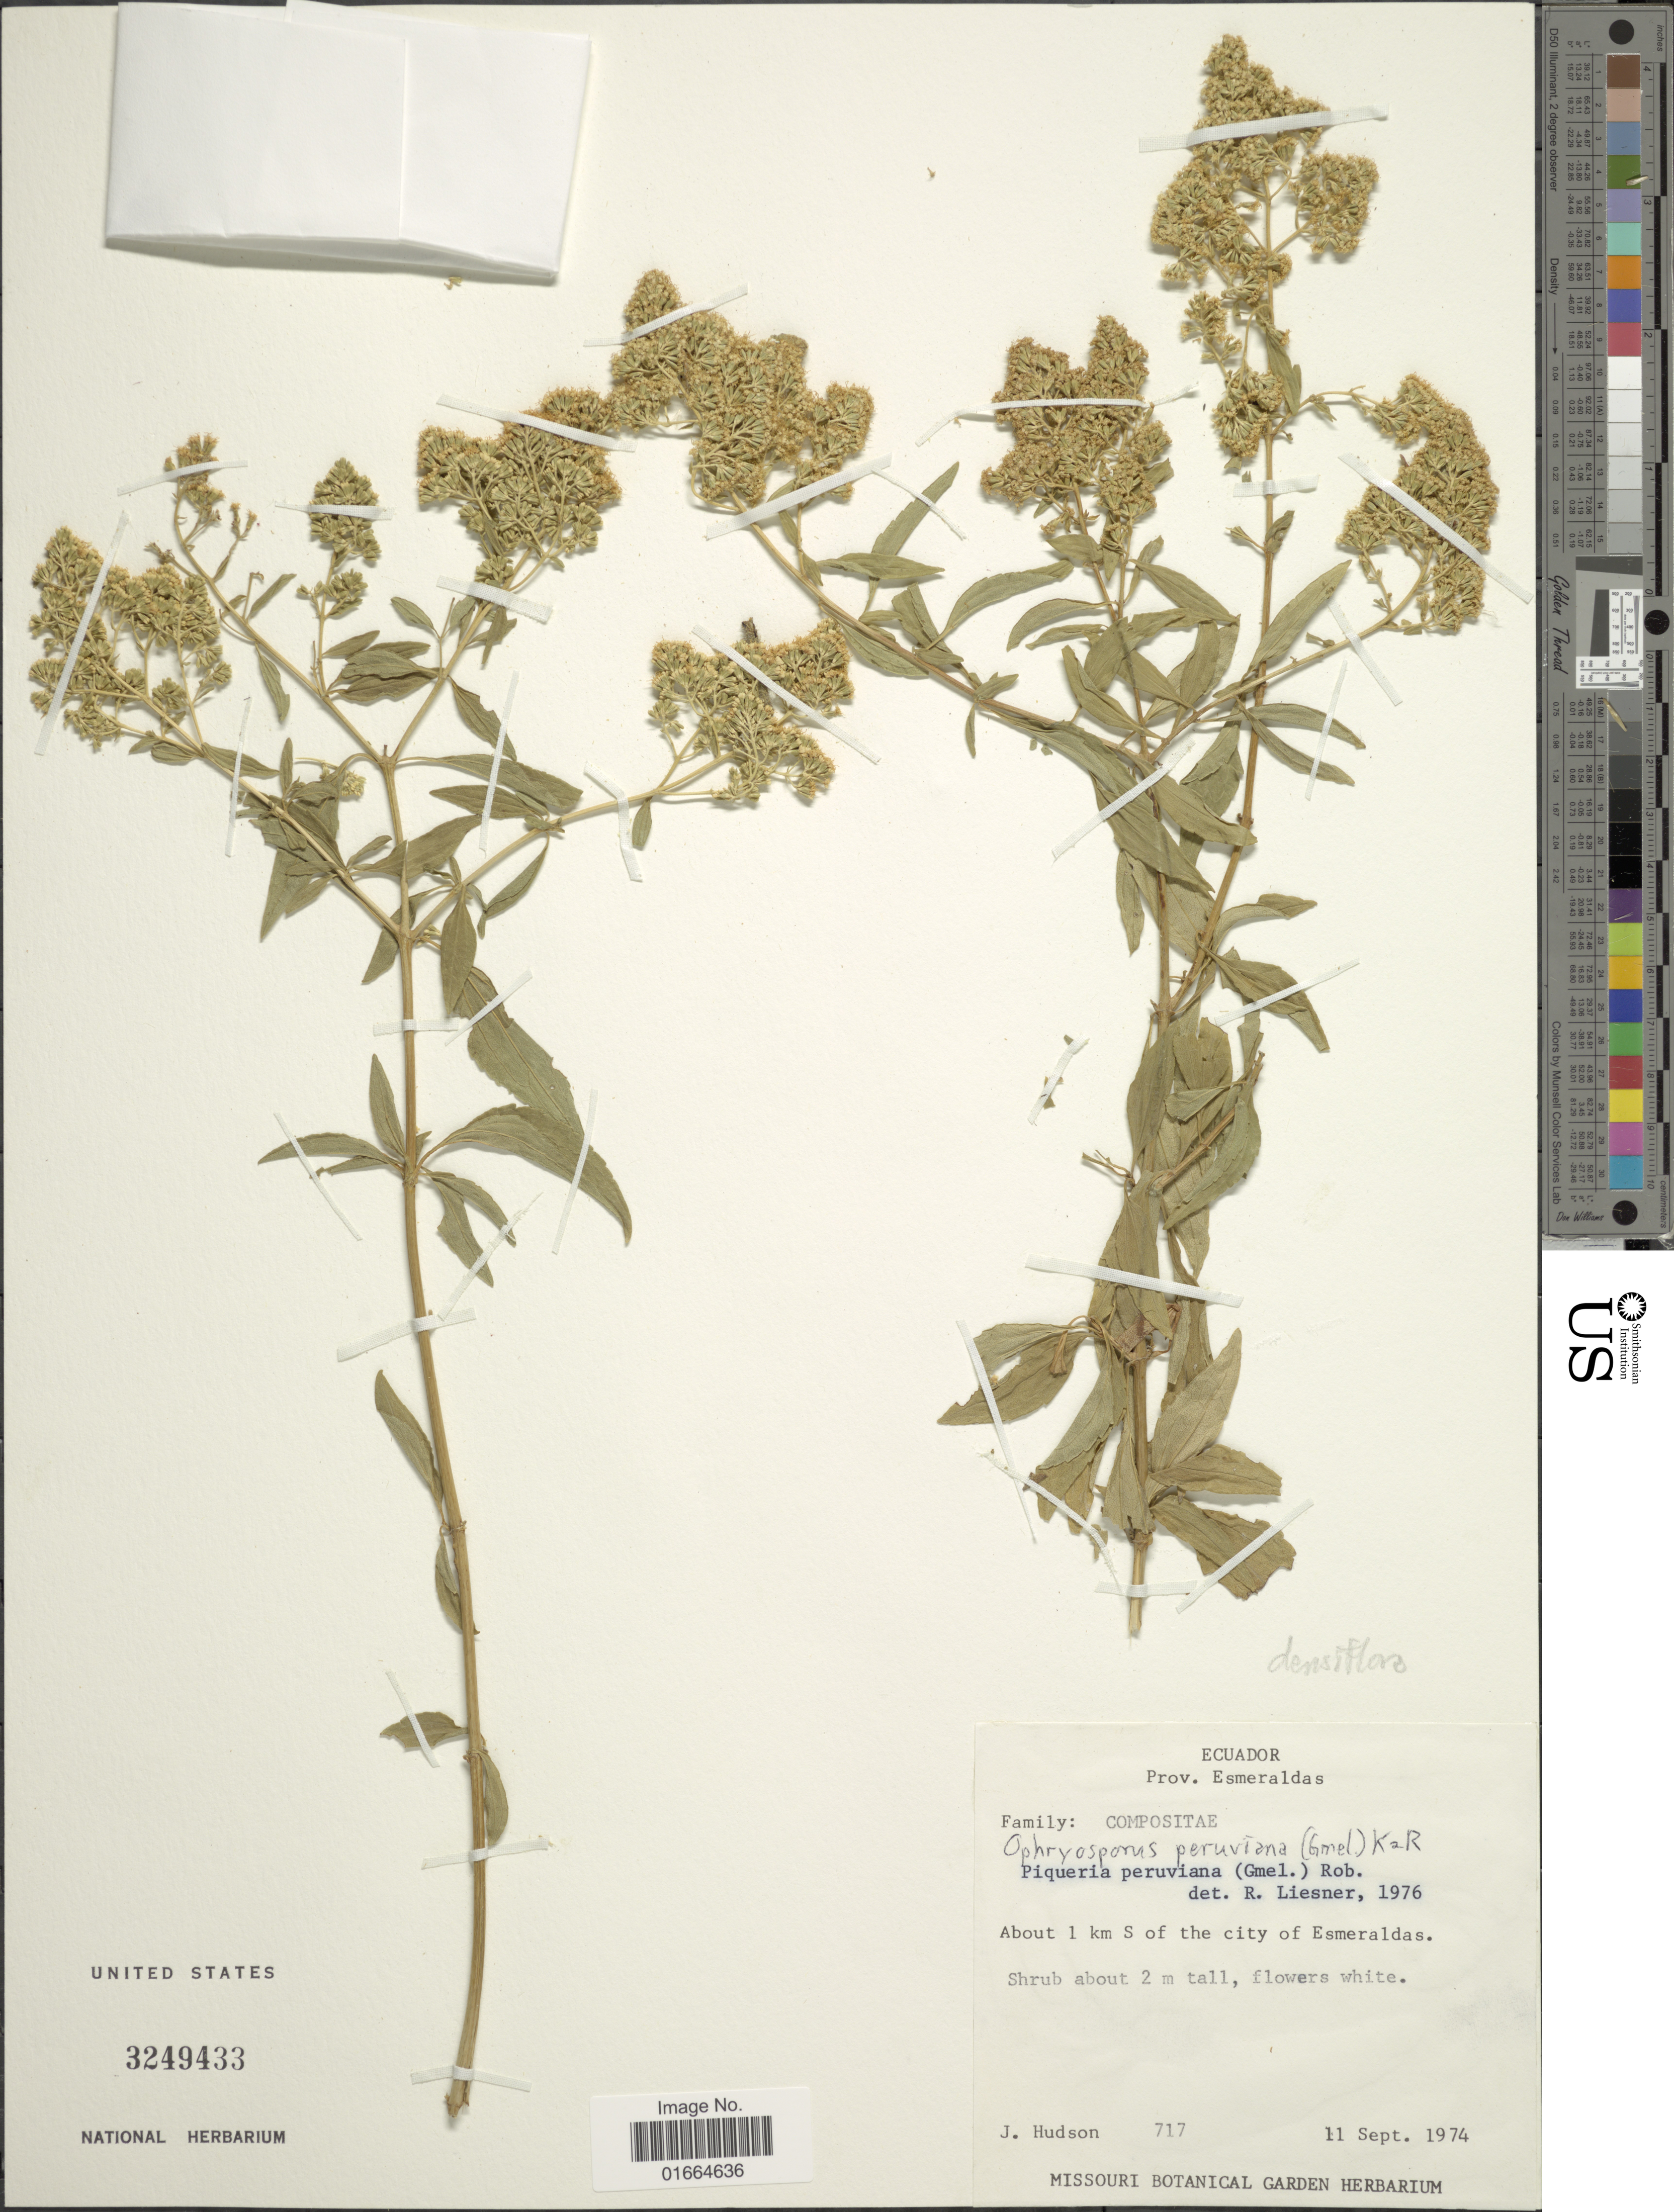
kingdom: Plantae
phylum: Tracheophyta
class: Magnoliopsida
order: Asterales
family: Asteraceae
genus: Ophryosporus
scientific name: Ophryosporus densiflorus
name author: (Benth.) R.M. King & H. Rob.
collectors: J. Hudson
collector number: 717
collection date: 1974-09-11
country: Ecuador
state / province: Esmeraldas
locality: Prov. Esmeraldas, About 1 km S of the city of Esmeraldas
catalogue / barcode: US 3249433